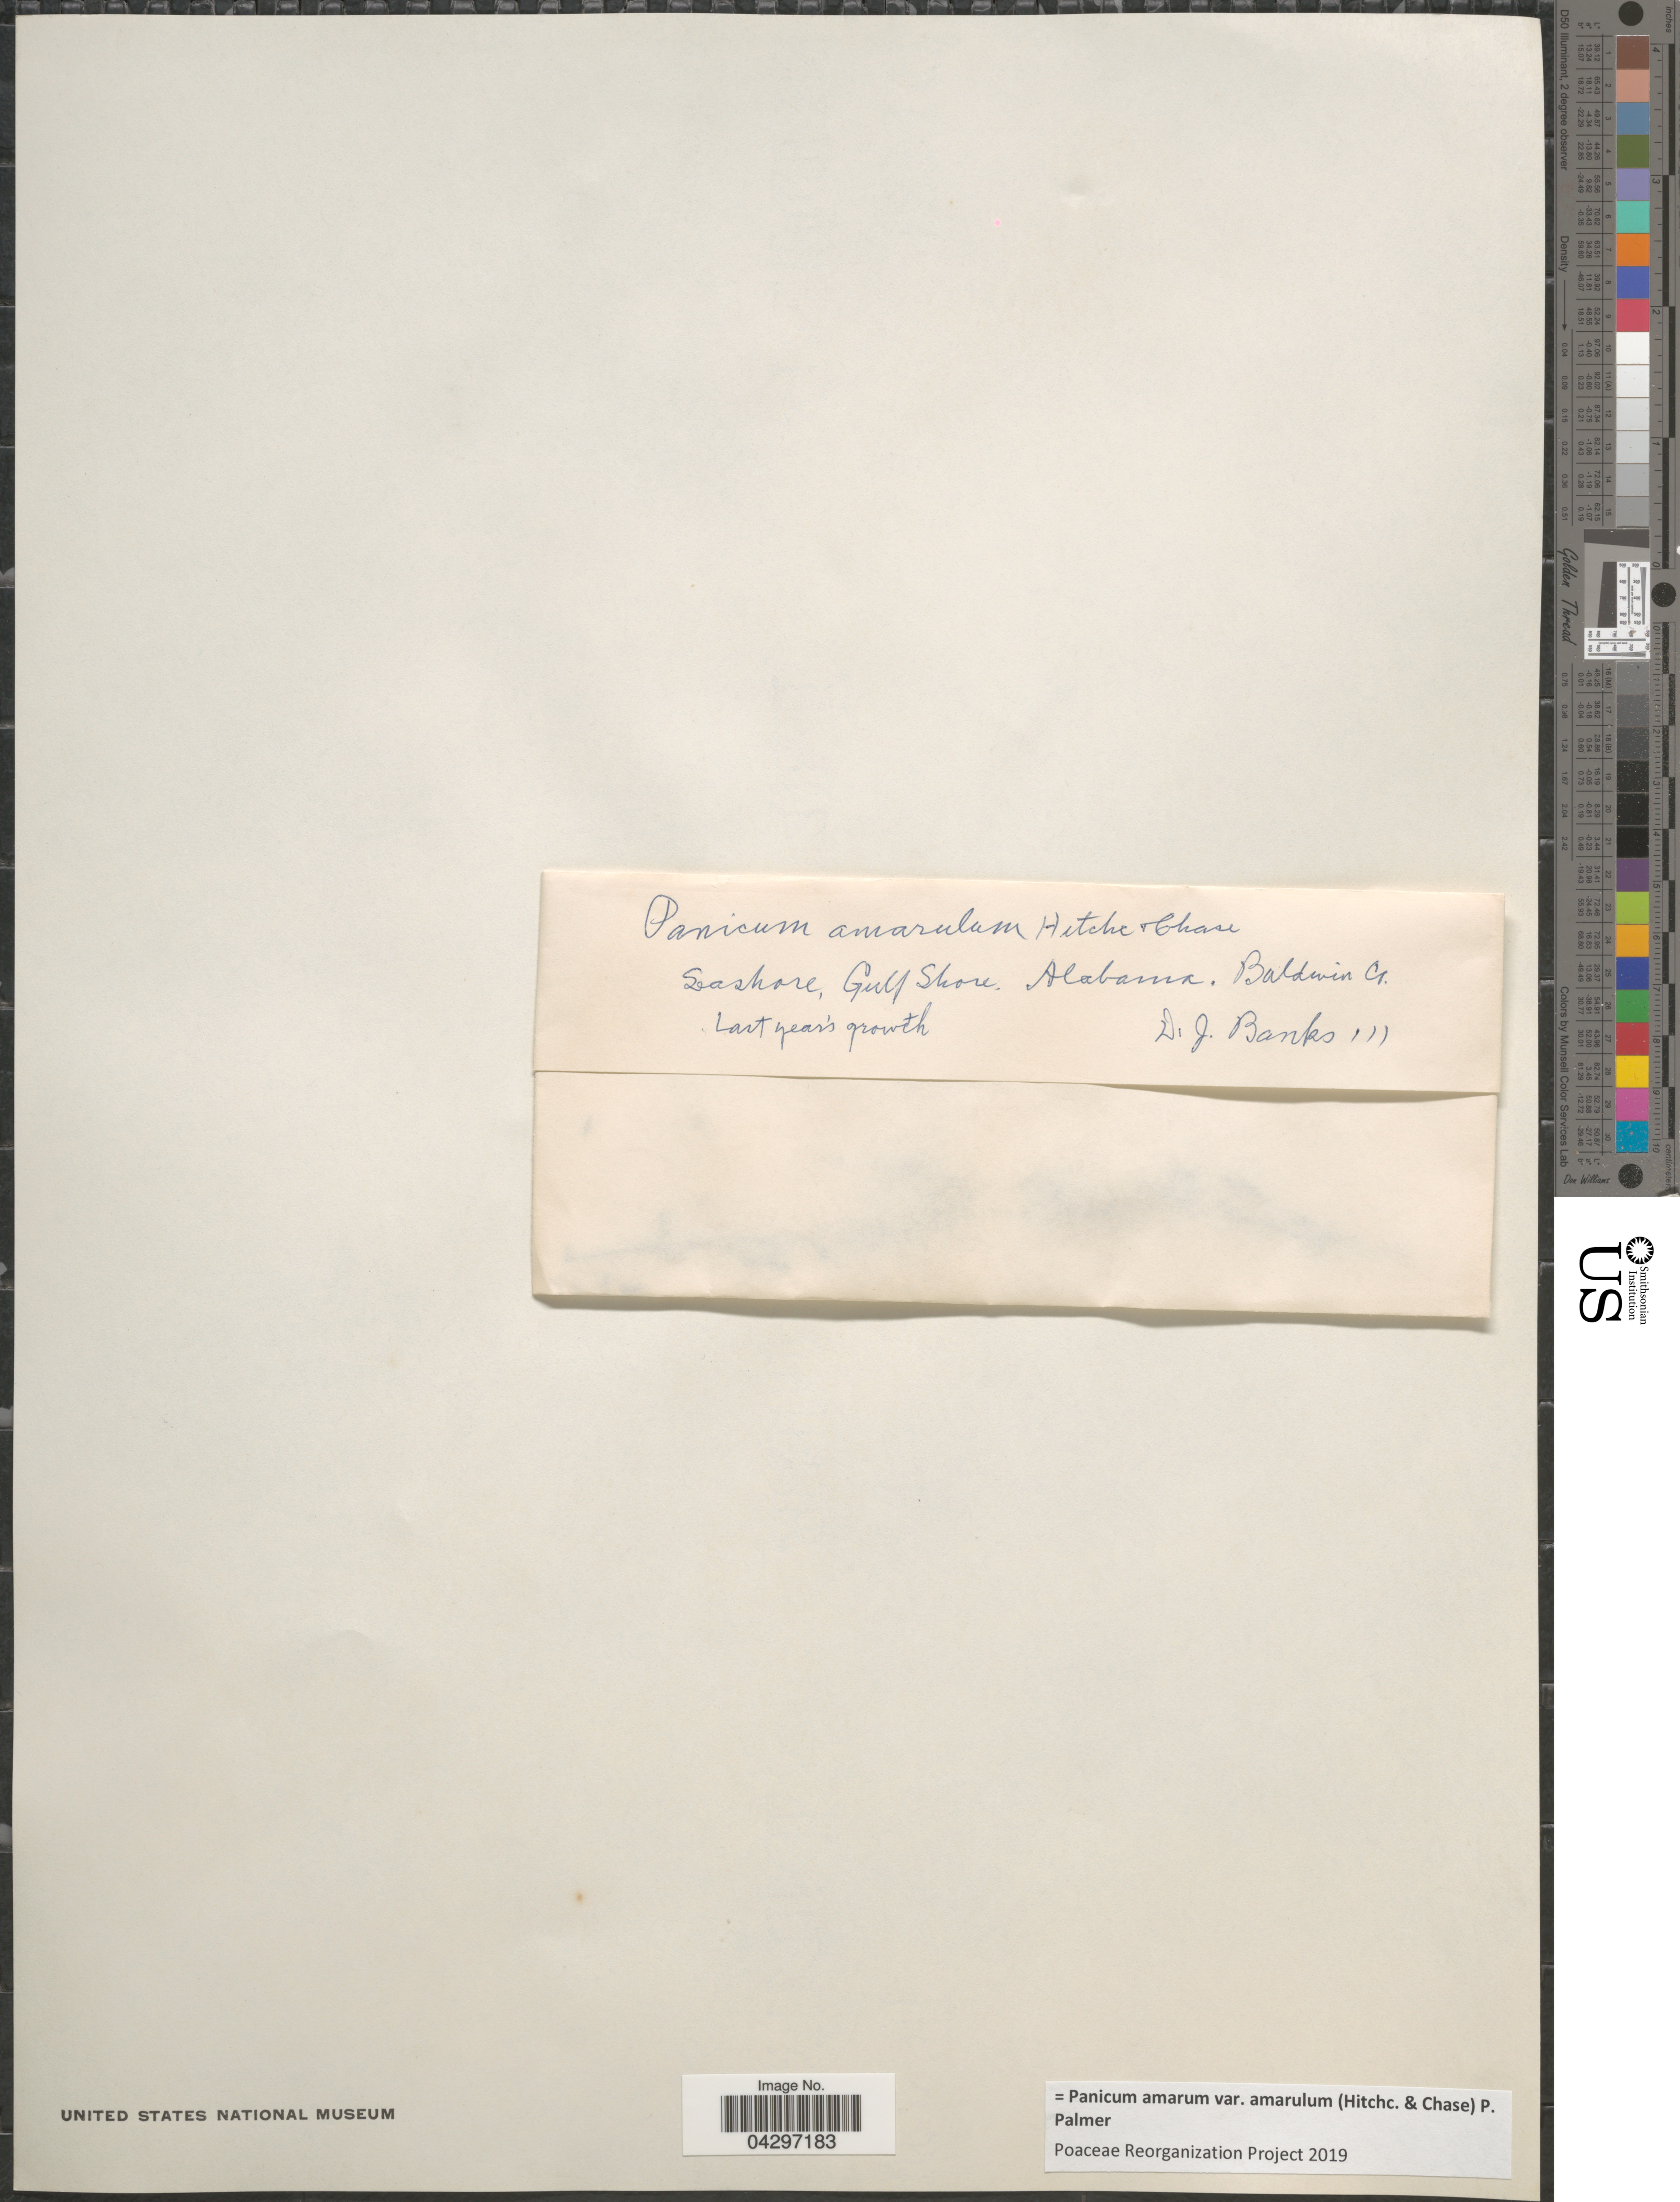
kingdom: Plantae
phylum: Tracheophyta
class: Liliopsida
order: Poales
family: Poaceae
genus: Panicum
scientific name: Panicum amarum var. amarulum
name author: (Hitchc. & Chase) Freckmann & Lelong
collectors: D. J. Banks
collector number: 111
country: United States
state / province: Alabama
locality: Seashore, Gulf Shore. Baldwin Co.